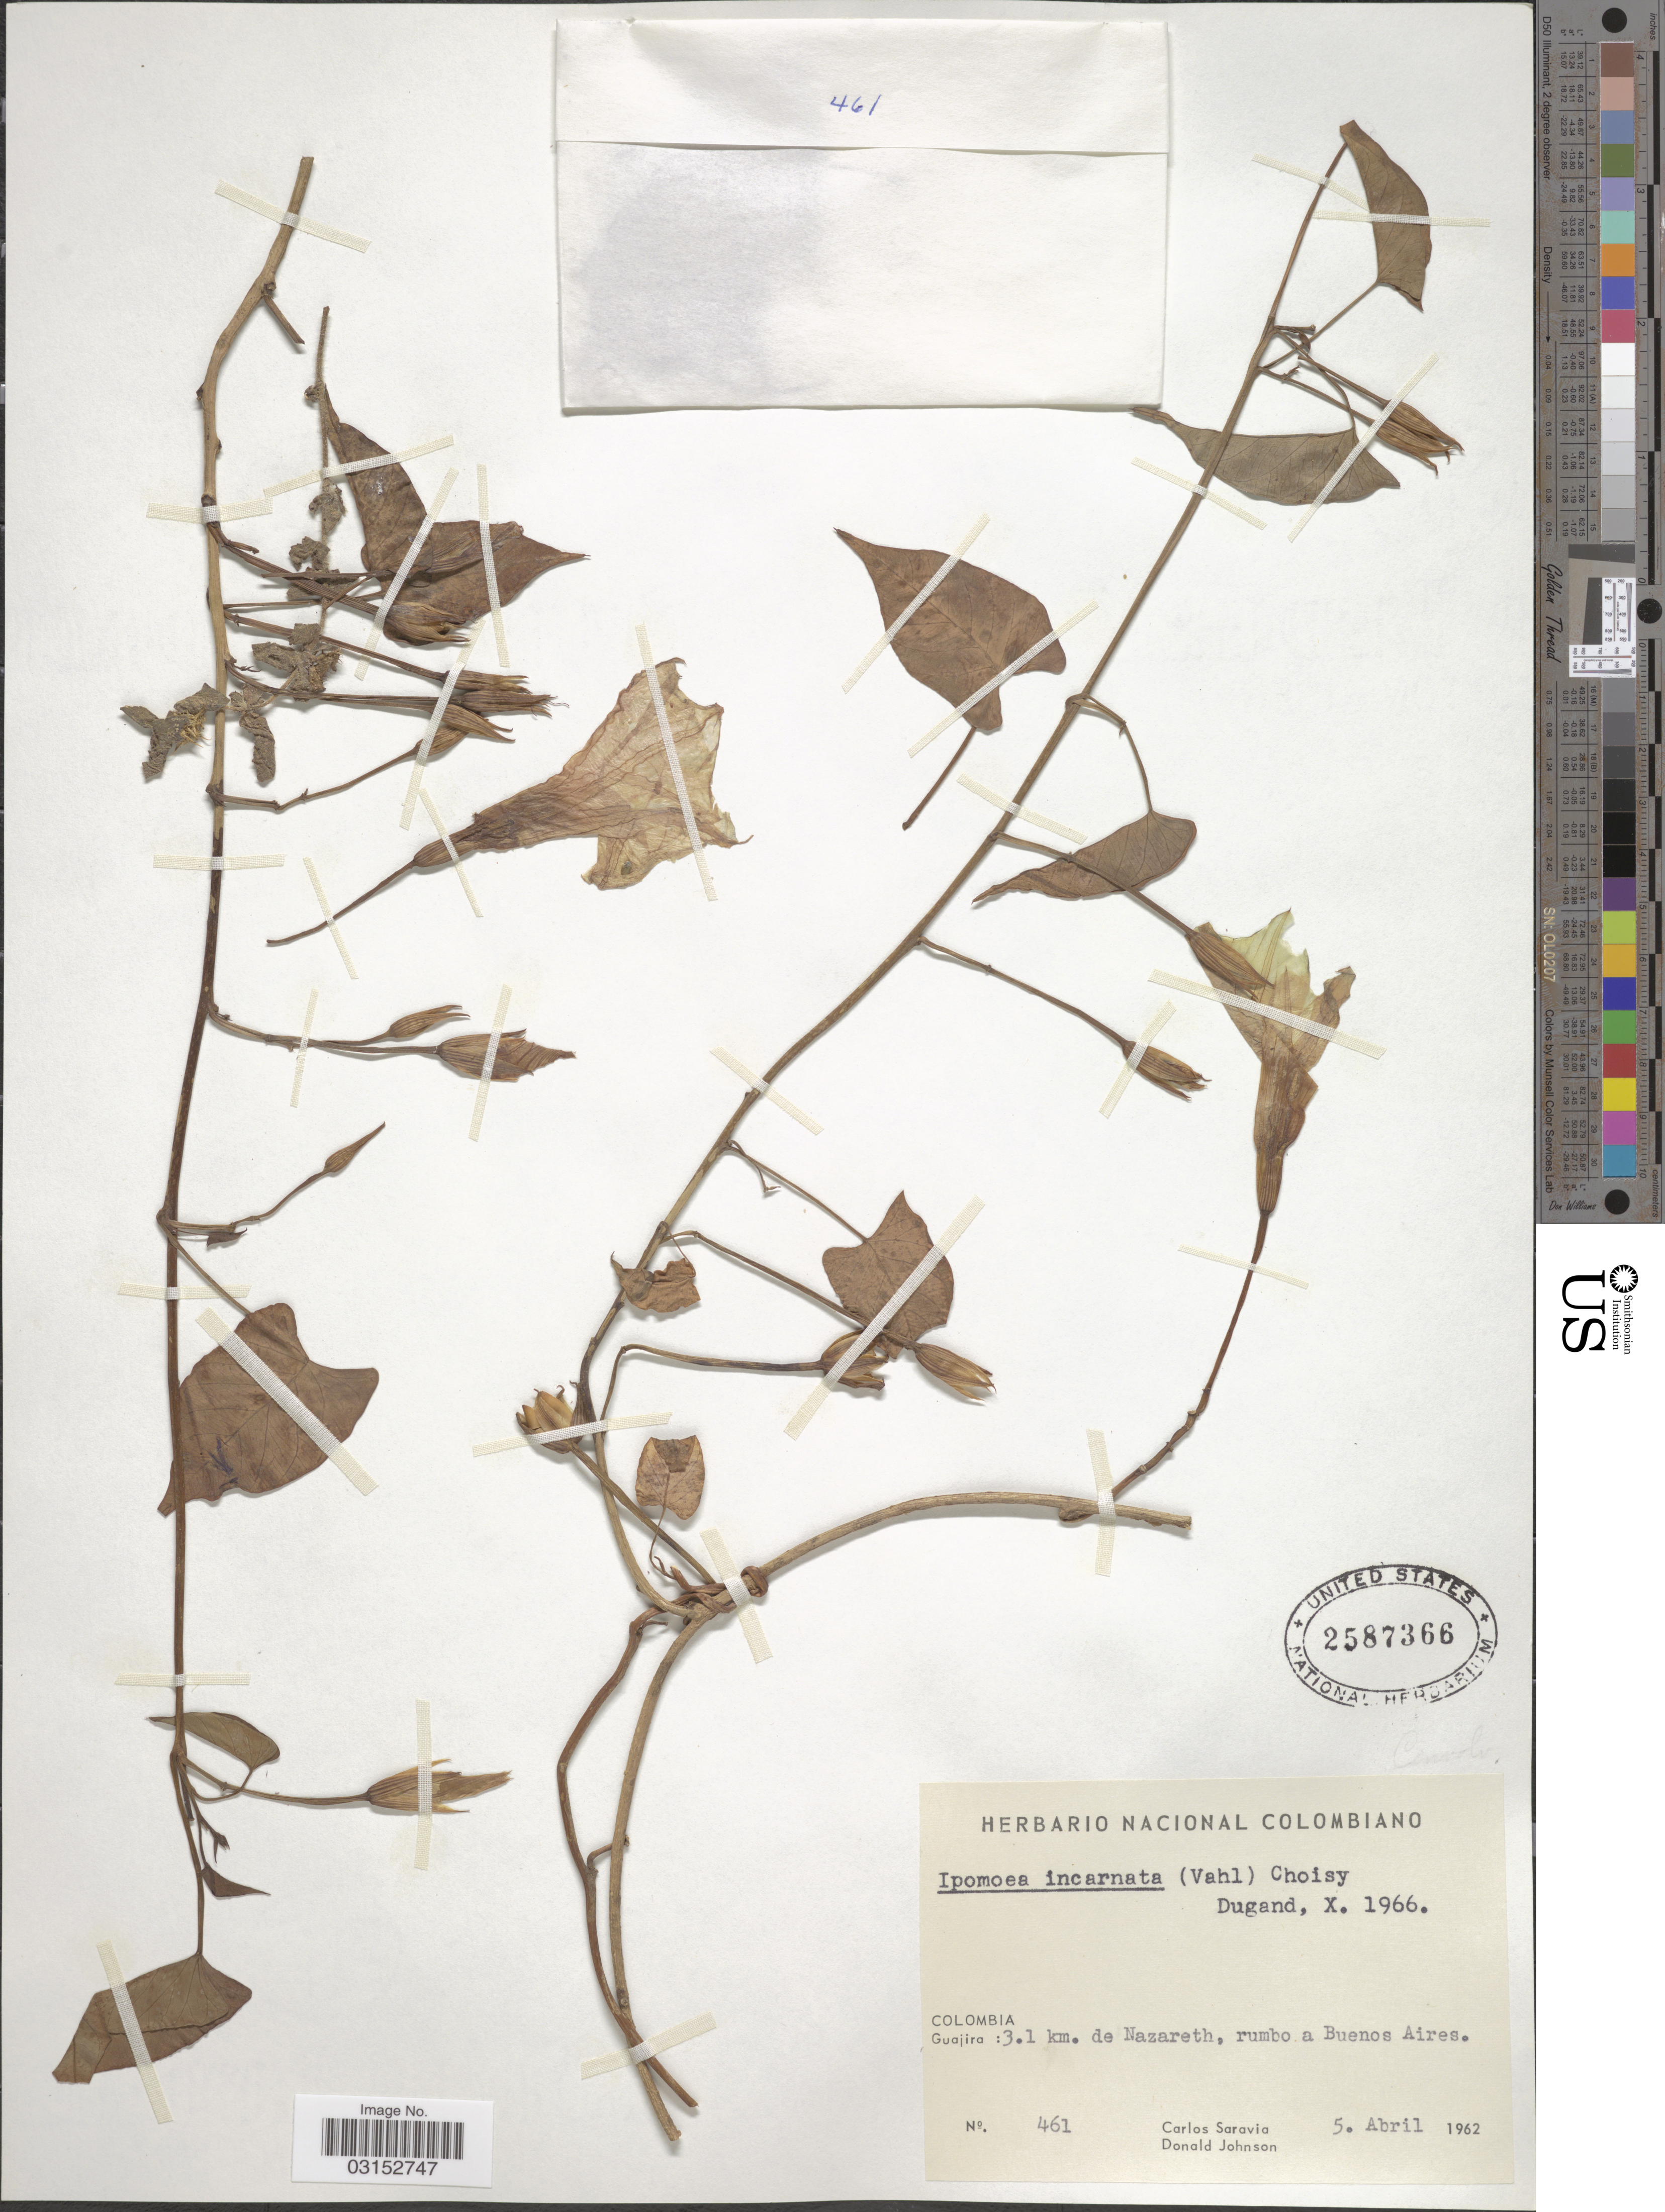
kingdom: Plantae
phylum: Tracheophyta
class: Magnoliopsida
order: Solanales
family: Convolvulaceae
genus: Ipomoea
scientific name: Ipomoea incarnata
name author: (Vahl) Choisy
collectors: C. Saravia & D. Johnson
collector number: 461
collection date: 1962-04-05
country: Colombia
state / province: La Guajira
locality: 3.1 km. de Nazareth, rumbo a Buenos Aires.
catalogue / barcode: US 2587366